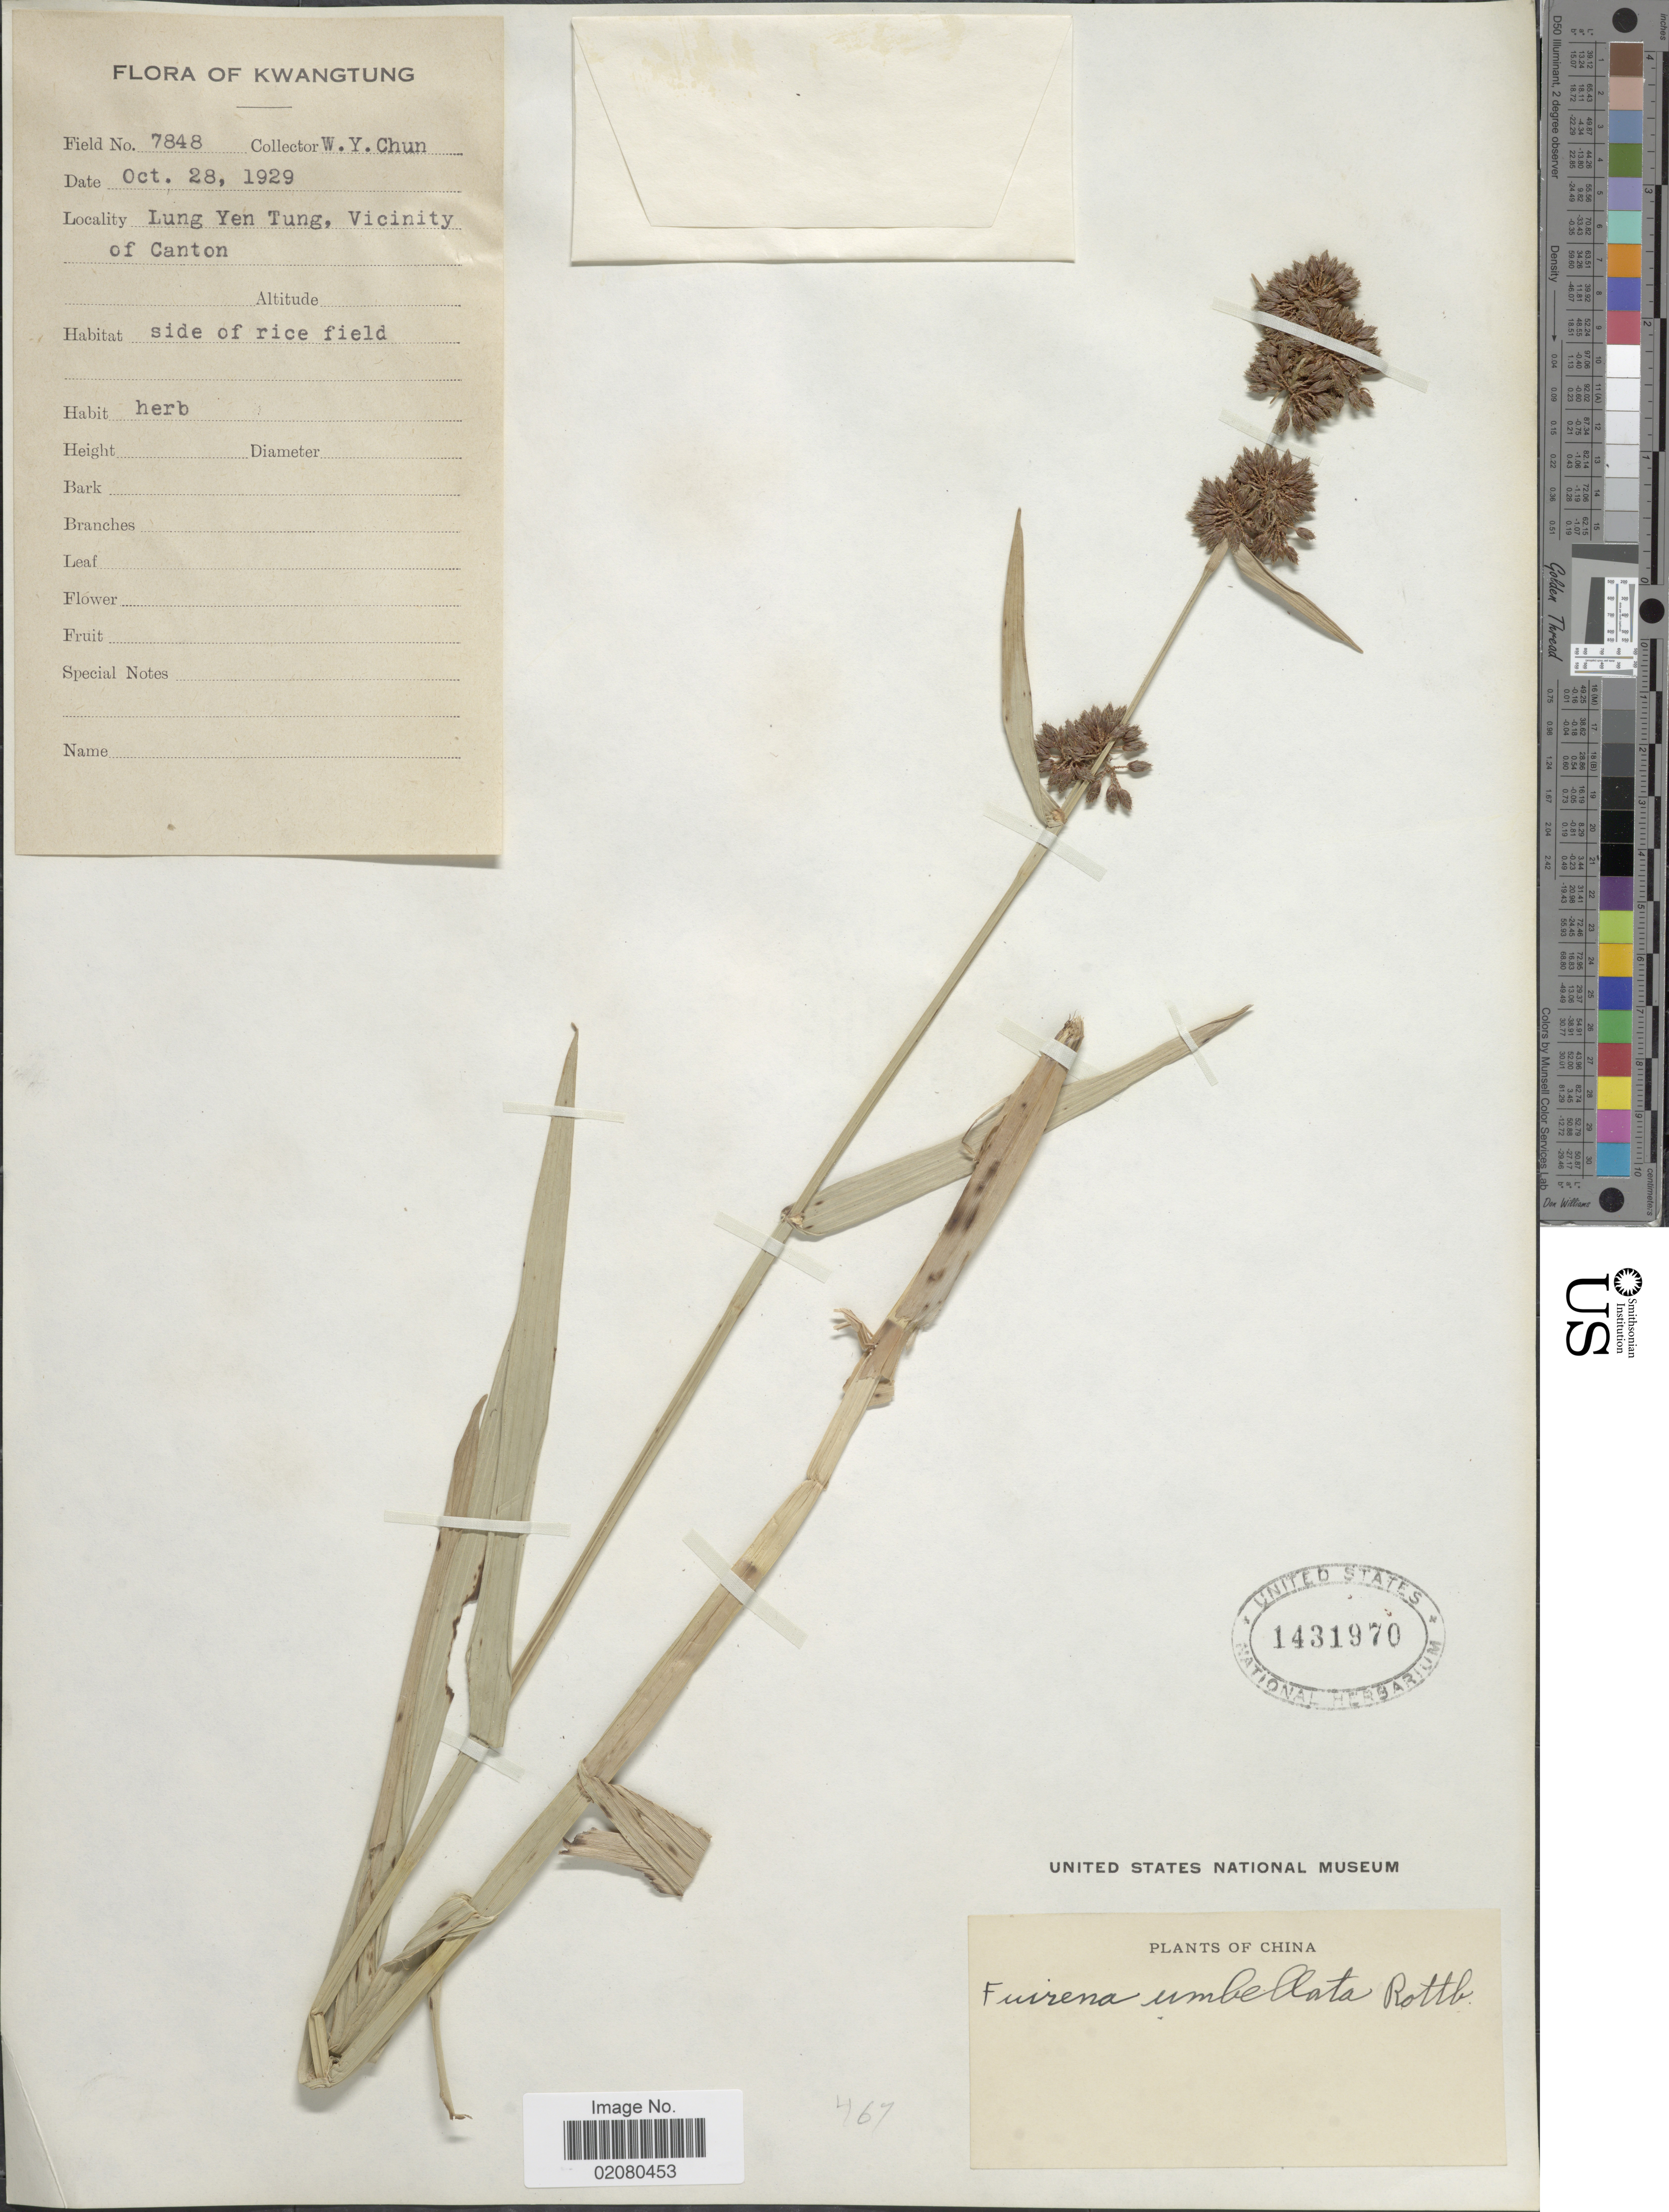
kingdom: Plantae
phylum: Tracheophyta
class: Liliopsida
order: Poales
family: Cyperaceae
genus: Fuirena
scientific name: Fuirena umbellata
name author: Rottb.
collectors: W. Y. Chun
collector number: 7848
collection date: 1929-10-28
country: China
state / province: Guangdong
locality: Kwangtung, Lung Yen Tung, Vicinity of Canton, side of rice field.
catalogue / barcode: US 1431970